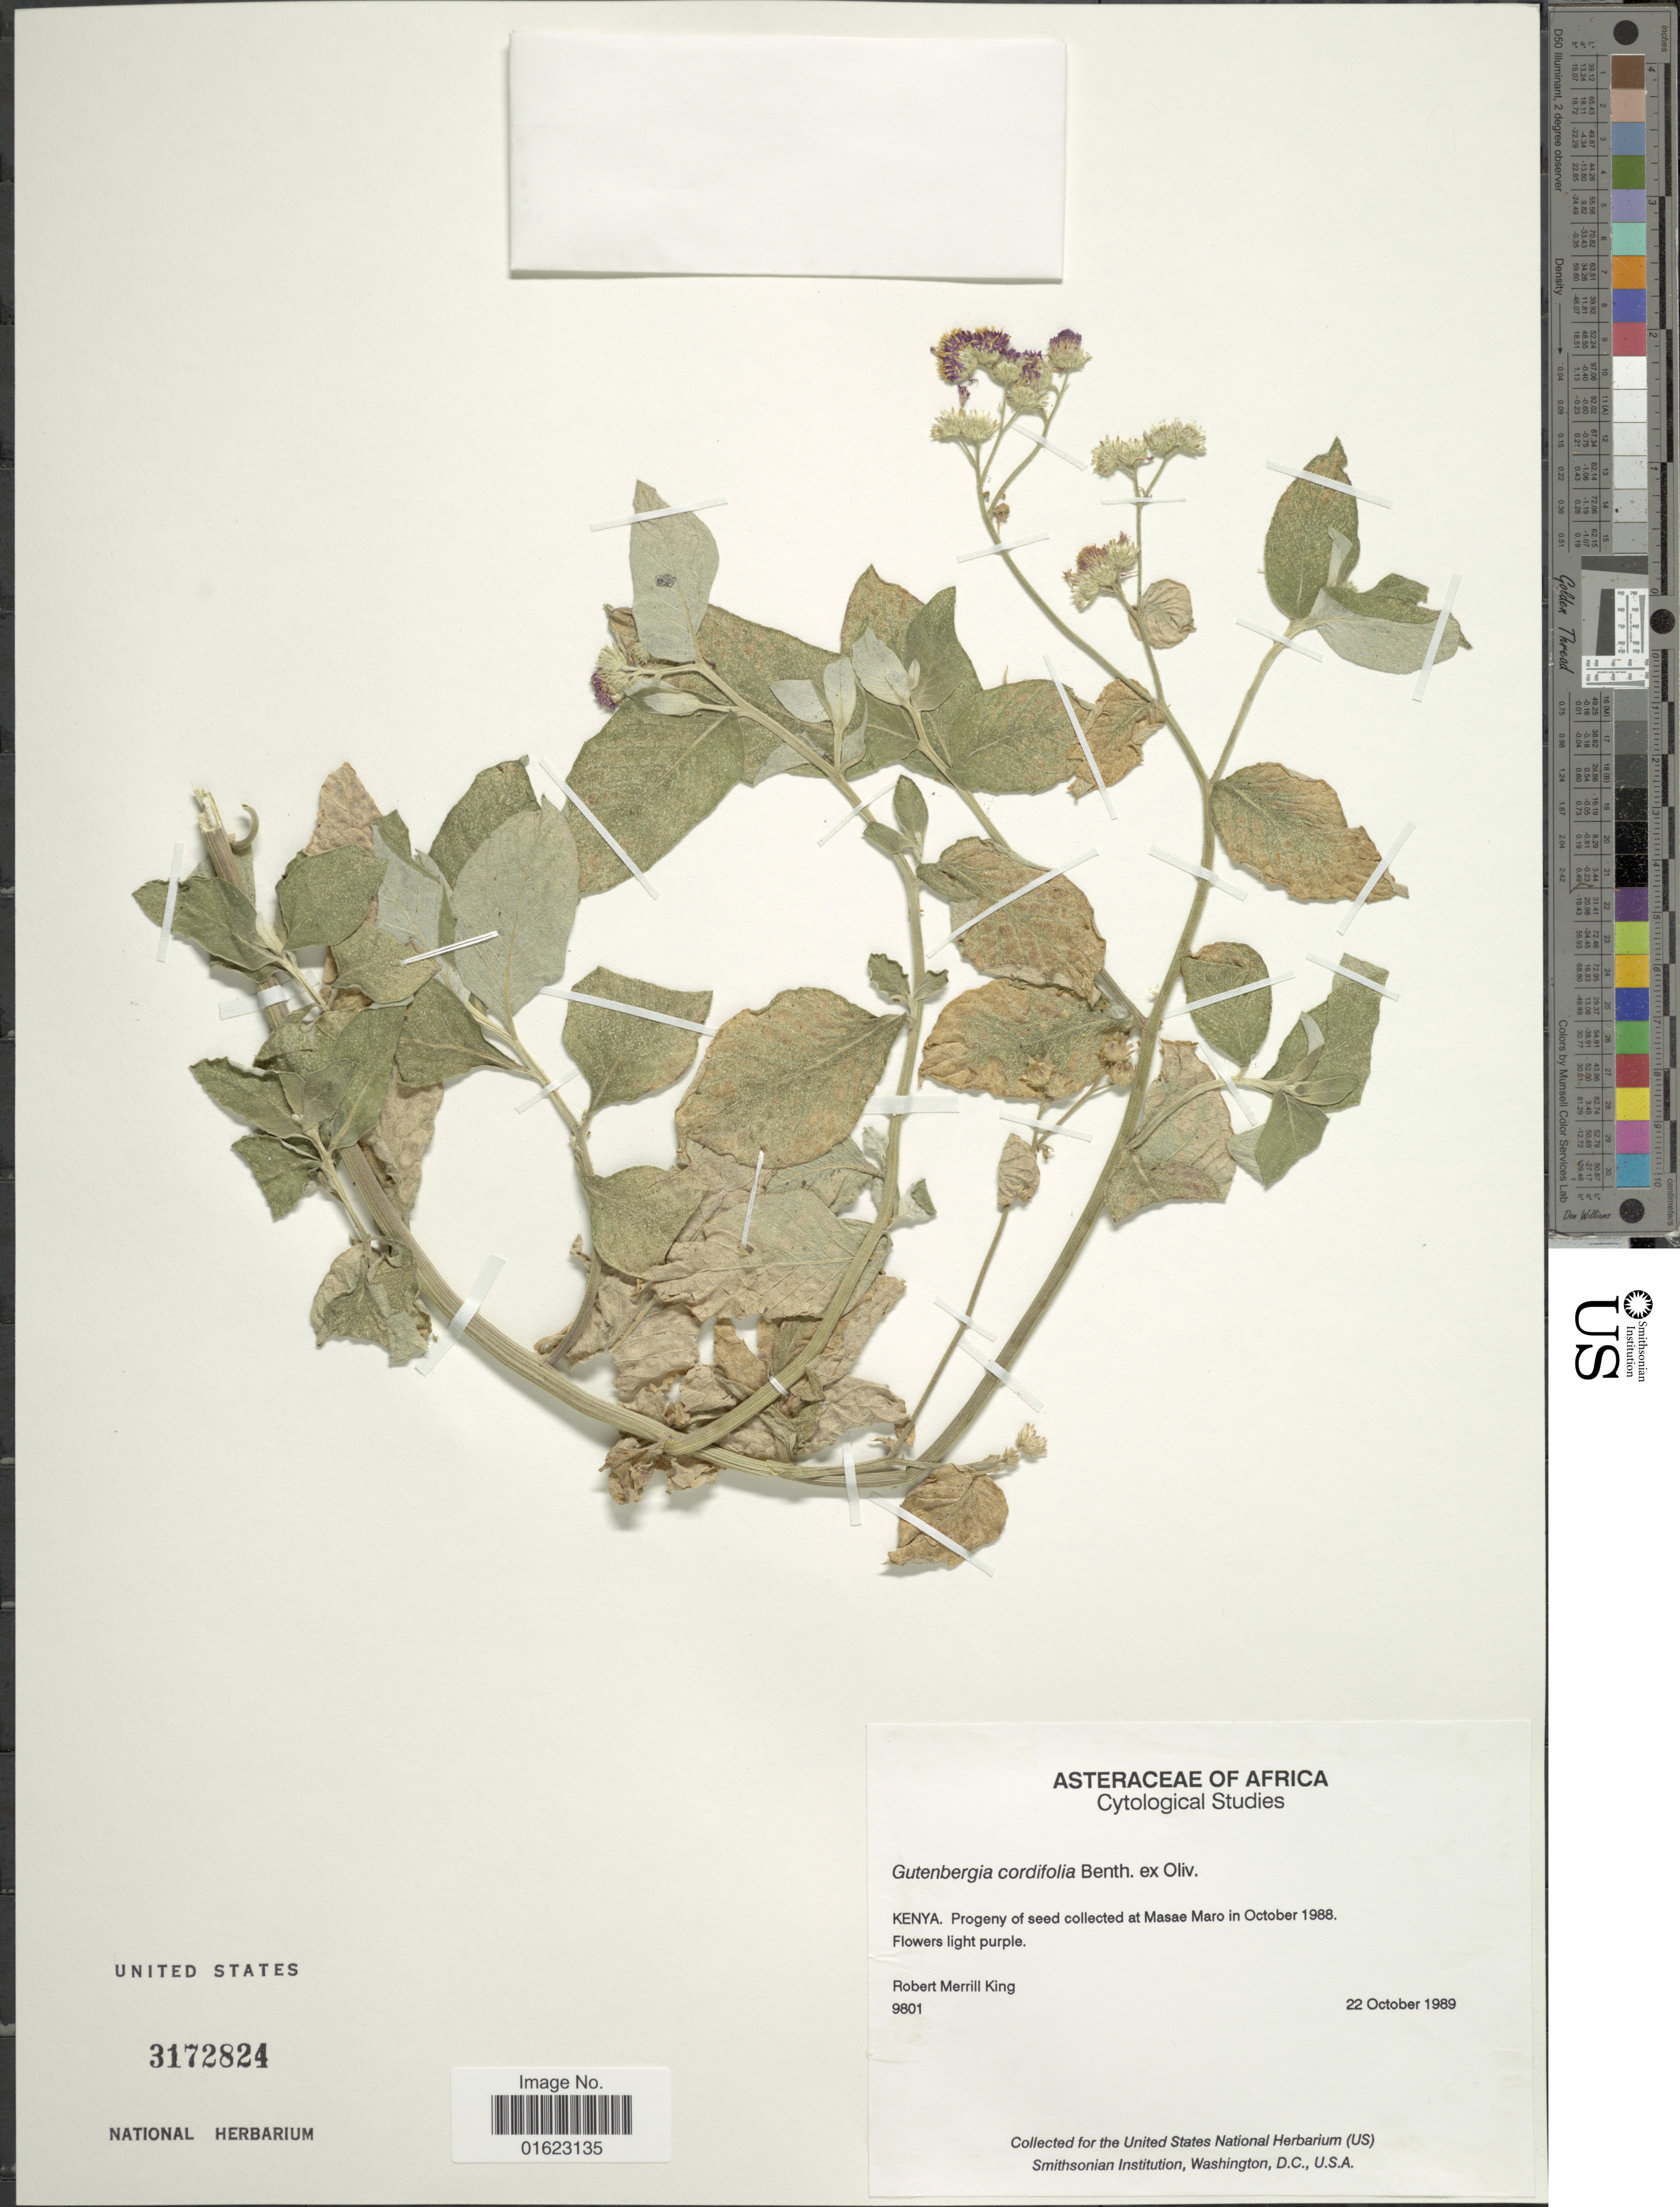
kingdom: Plantae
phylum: Tracheophyta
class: Magnoliopsida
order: Asterales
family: Asteraceae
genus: Gutenbergia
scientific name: Gutenbergia cordifolia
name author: Benth. ex Oliv.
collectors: R. M. King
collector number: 9801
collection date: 1989-10-22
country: Kenya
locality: Africa. Kenya.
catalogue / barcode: US 3172824